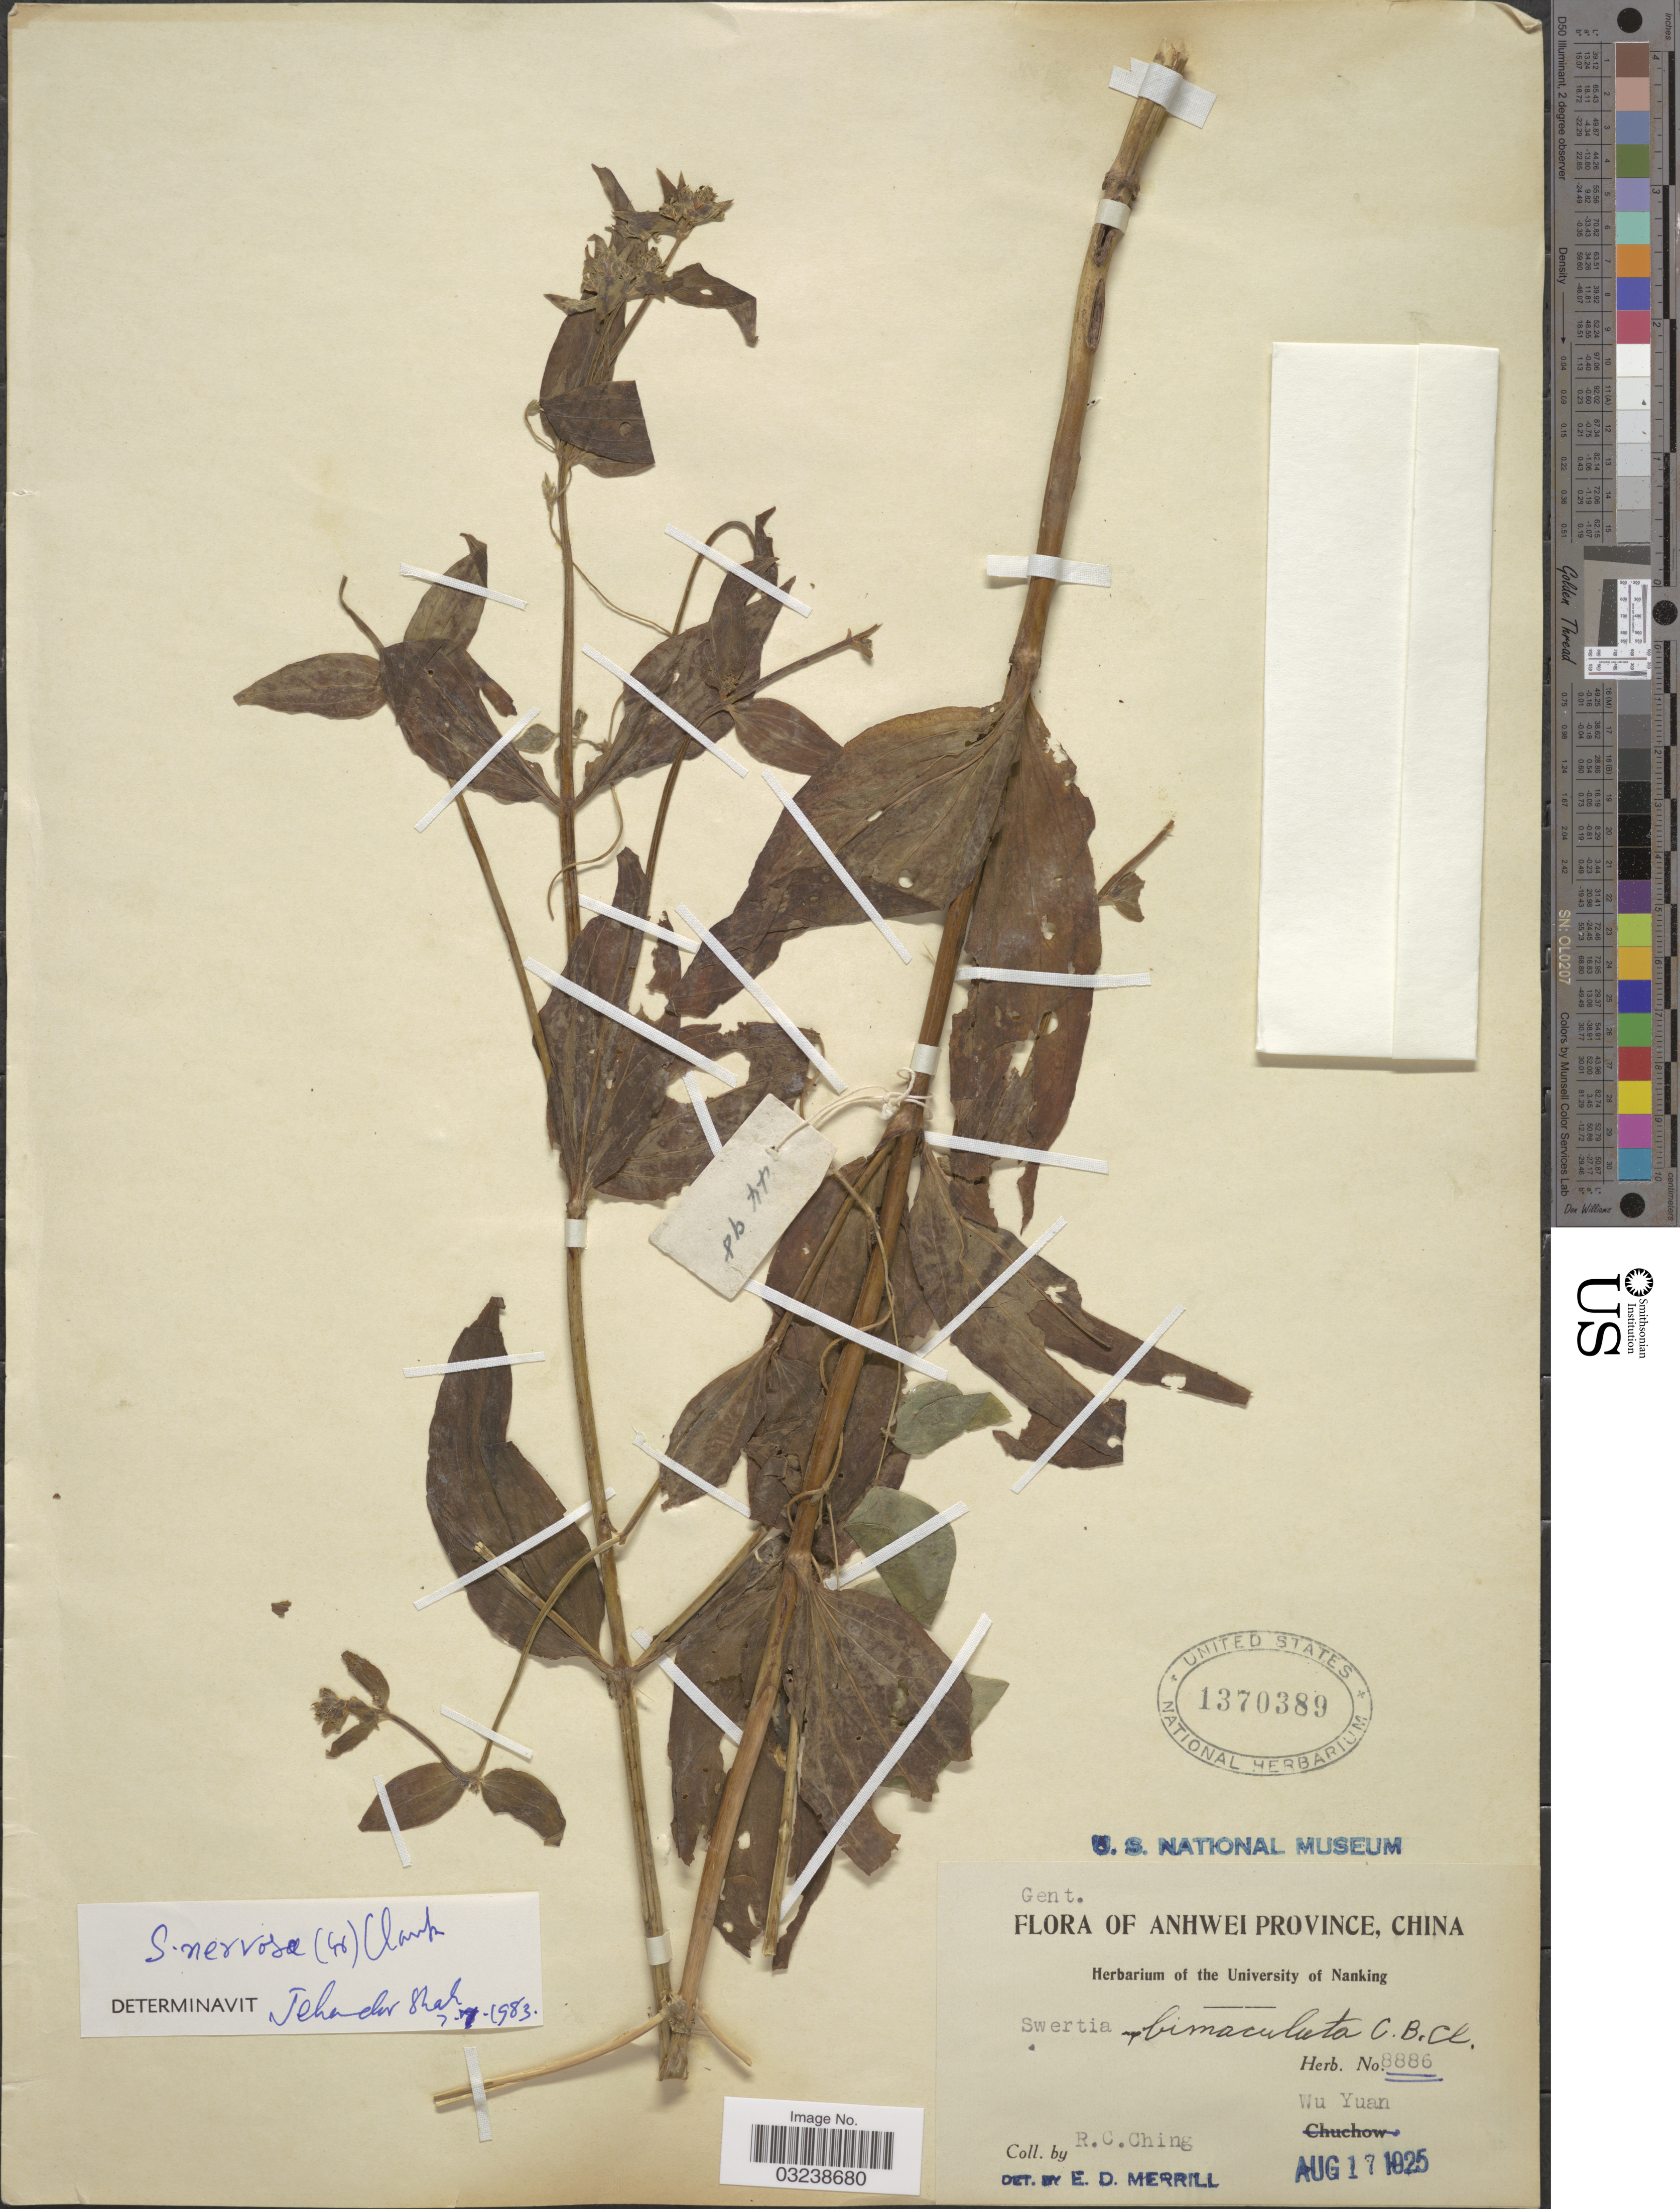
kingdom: Plantae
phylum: Tracheophyta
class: Magnoliopsida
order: Gentianales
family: Gentianaceae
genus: Swertia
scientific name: Swertia nervosa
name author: (Wall. ex G. Don) C.B. Clarke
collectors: R. C. Ching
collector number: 8886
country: China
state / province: Anhui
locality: Anhwei Province. Wu Yuan.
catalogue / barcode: US 1370389